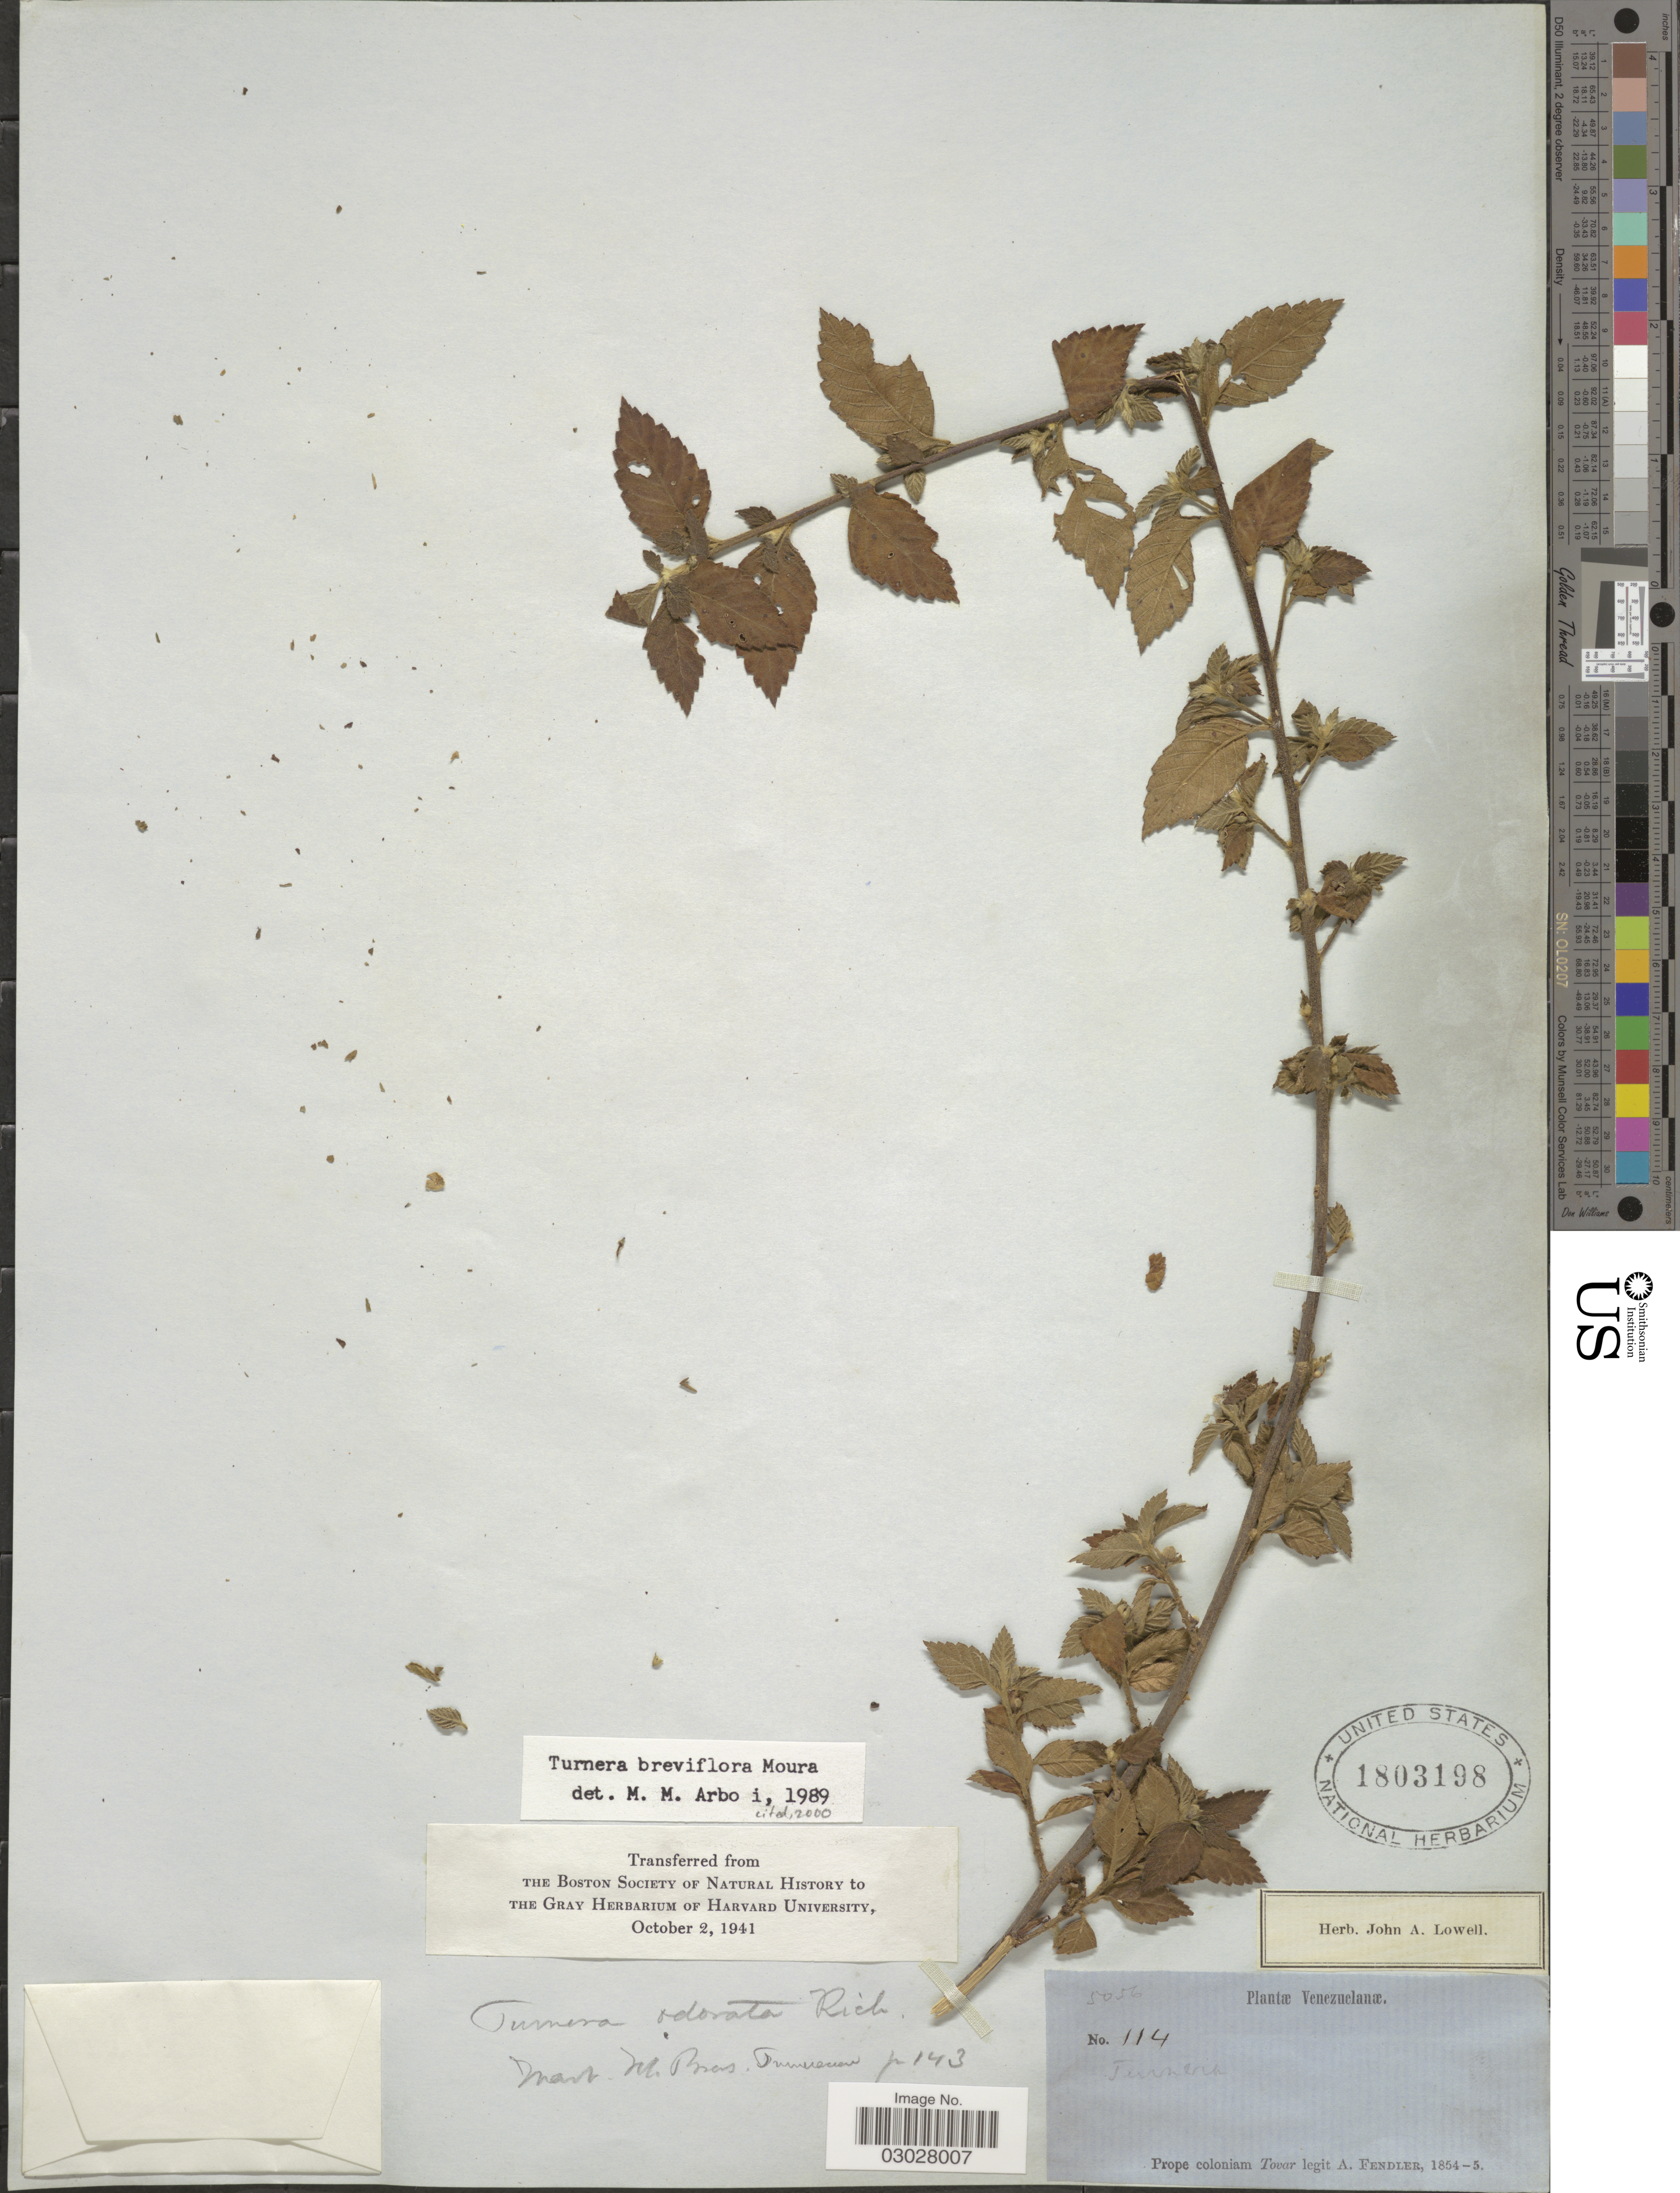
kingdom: Plantae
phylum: Tracheophyta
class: Magnoliopsida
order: Malpighiales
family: Turneraceae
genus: Turnera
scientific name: Turnera breviflora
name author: Moura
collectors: A. Fendler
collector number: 114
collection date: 1854/1855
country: Venezuela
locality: Prope coloniam Tovar.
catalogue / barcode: US 1803198